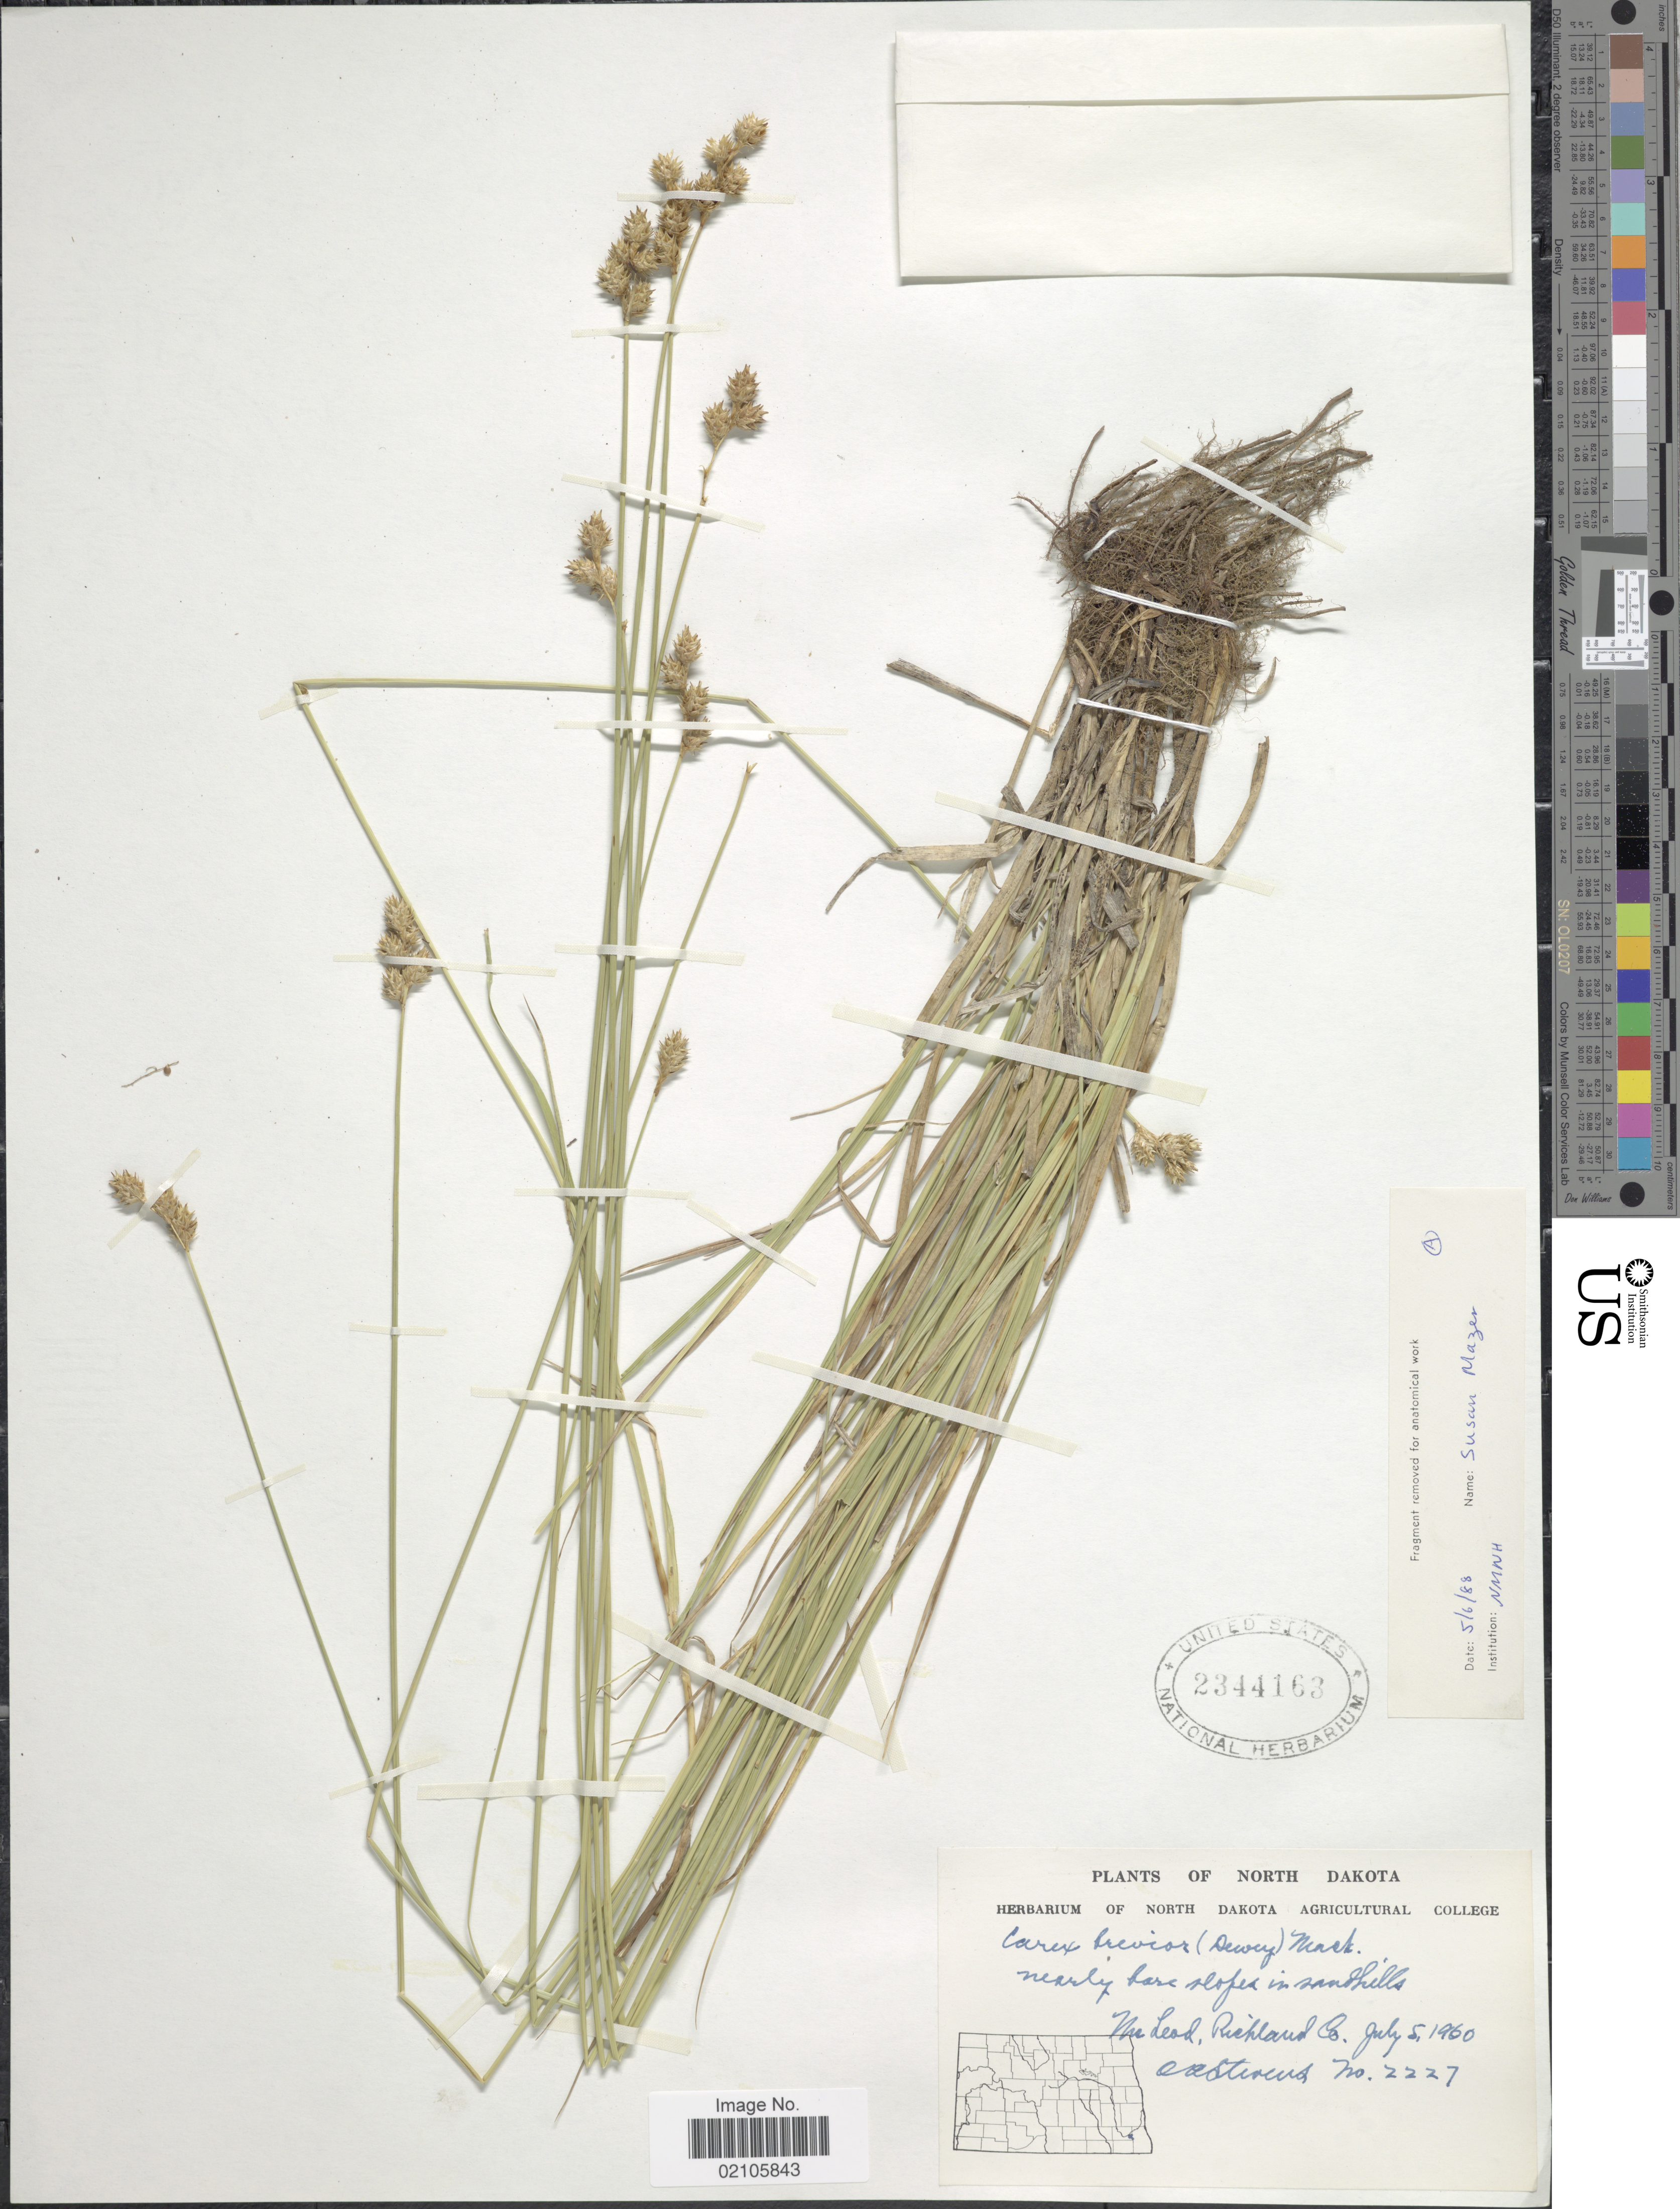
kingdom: Plantae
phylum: Tracheophyta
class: Liliopsida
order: Poales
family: Cyperaceae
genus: Carex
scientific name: Carex brevior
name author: (Dewey) Mack. ex Lunell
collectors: E. Stevens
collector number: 2227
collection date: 1960-07-05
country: United States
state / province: North Dakota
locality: McLeod, Richland Co.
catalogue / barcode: US 2344163